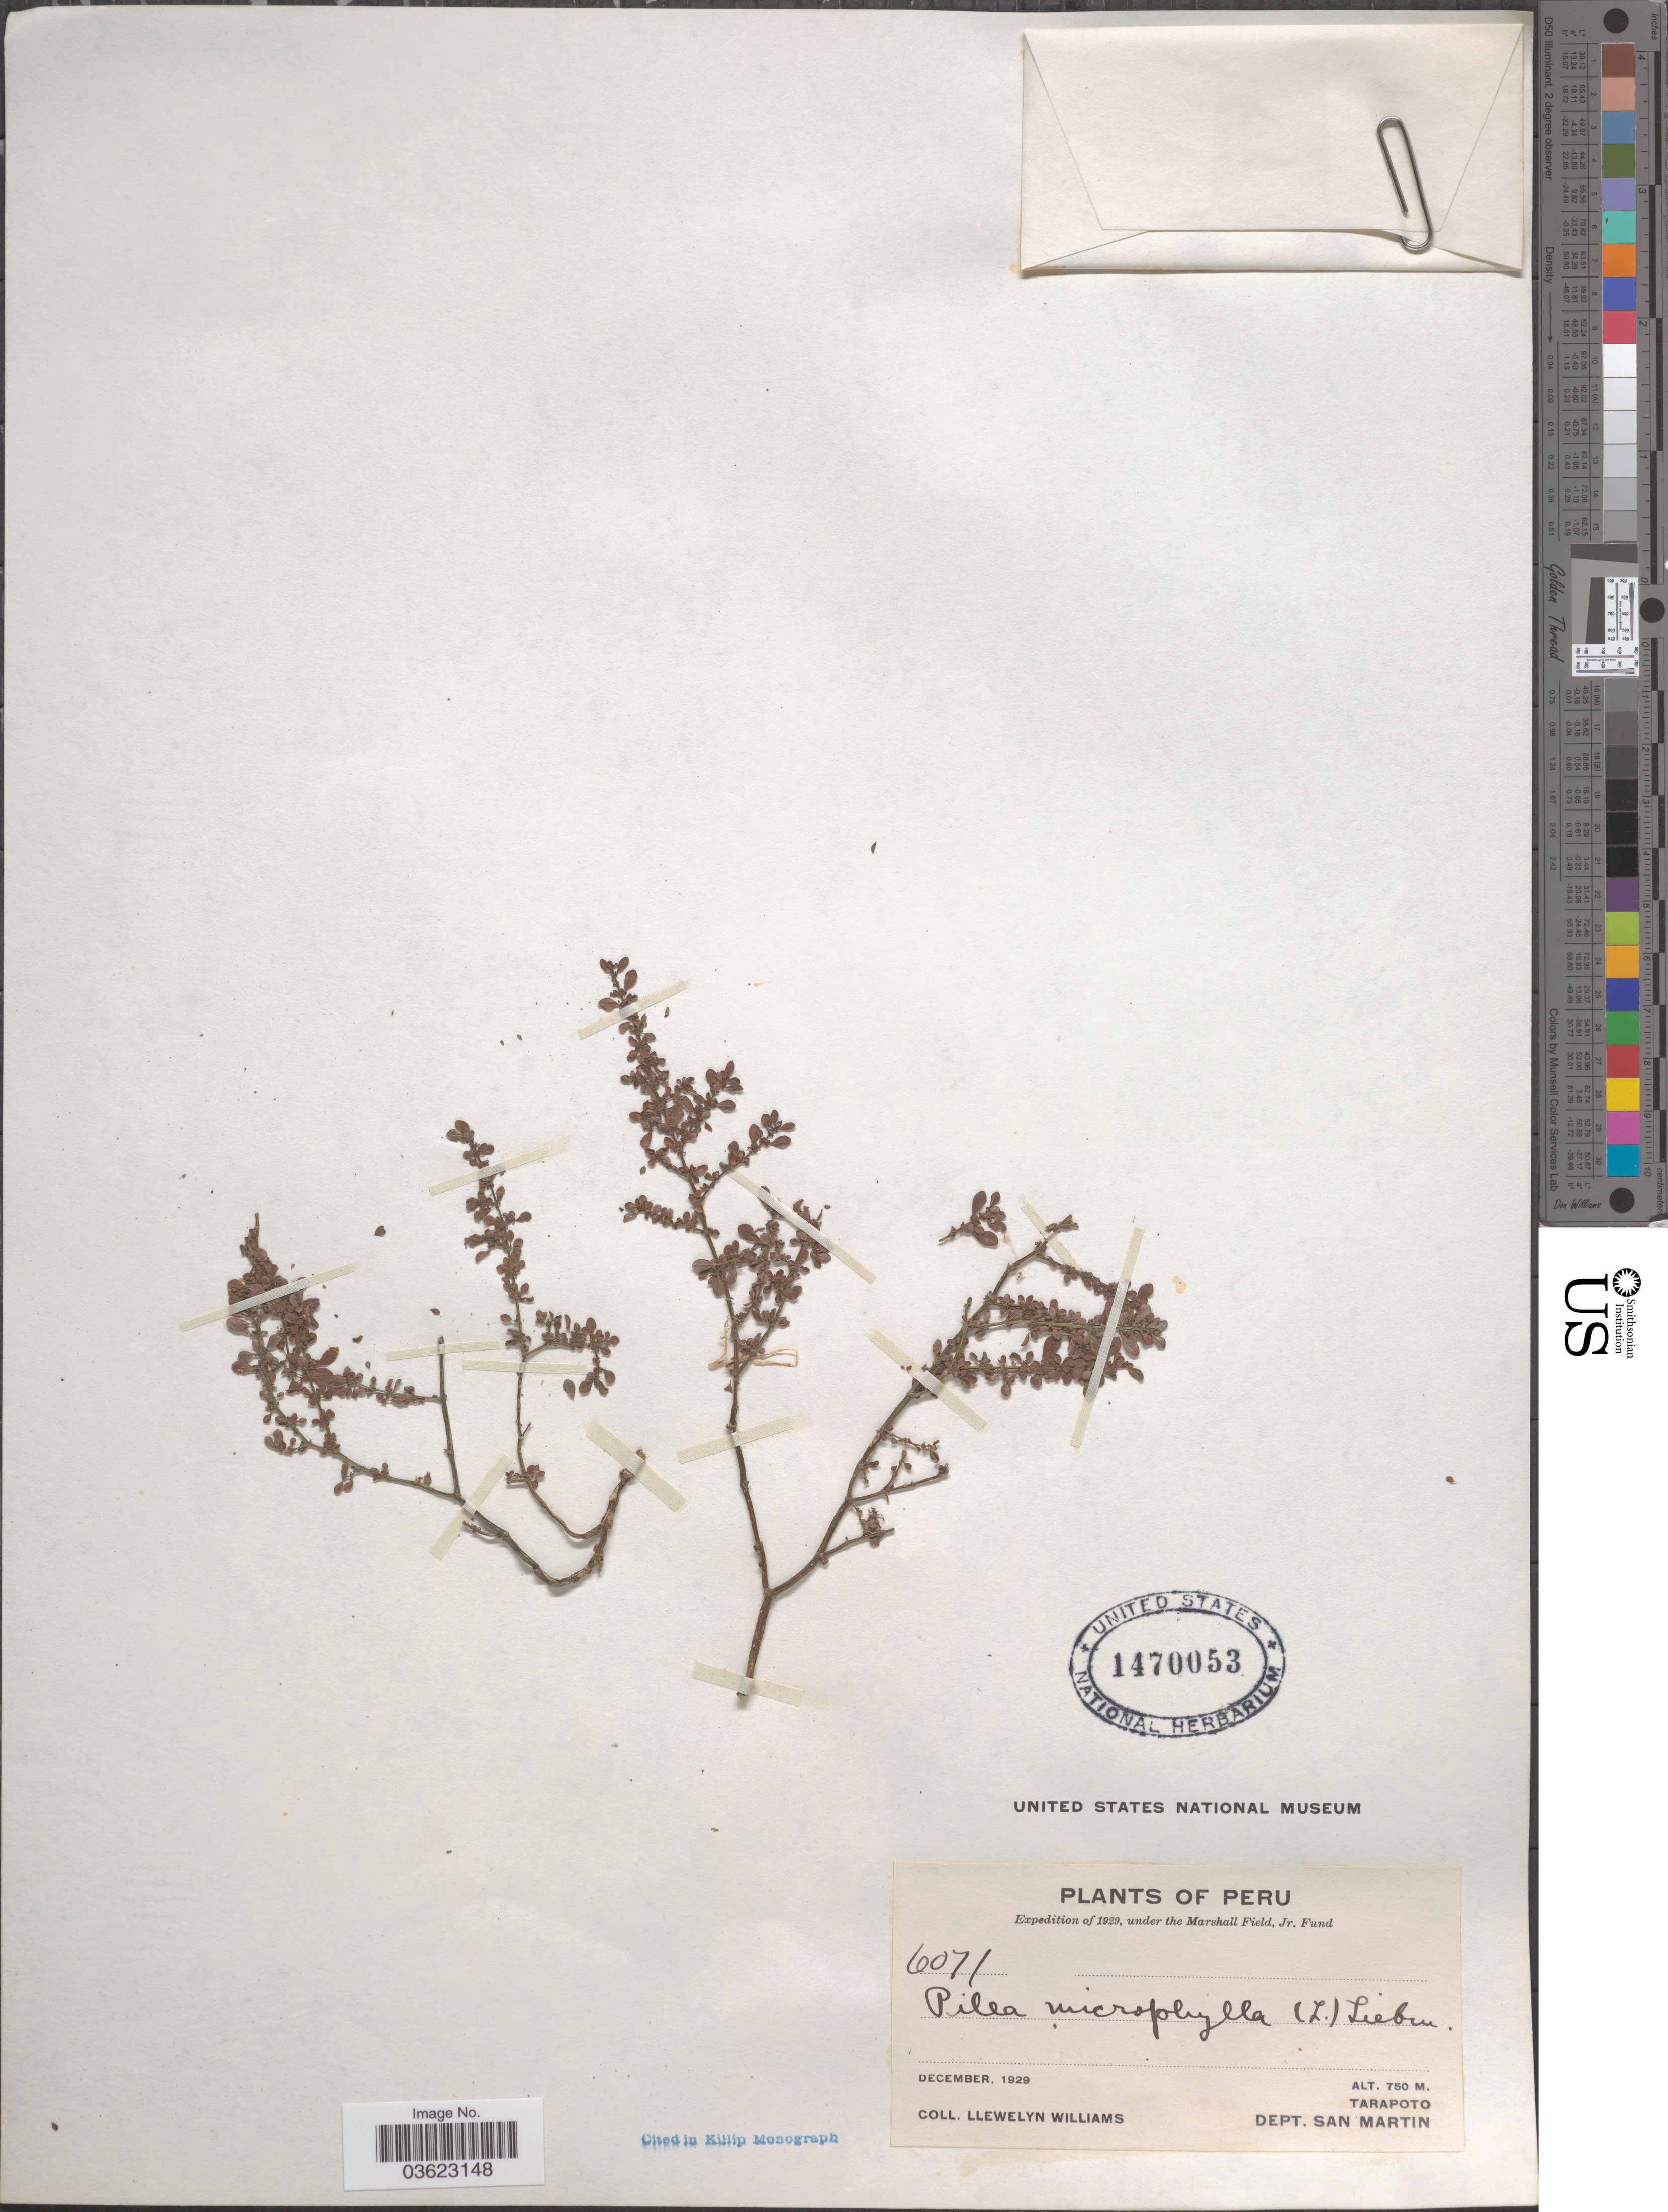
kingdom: Plantae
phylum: Tracheophyta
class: Magnoliopsida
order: Rosales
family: Urticaceae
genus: Pilea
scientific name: Pilea microphylla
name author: (L.) Liebm.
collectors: Ll. Williams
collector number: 6071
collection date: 1929-12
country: Peru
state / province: San Martín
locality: Tarapoto. Dept. San Martin.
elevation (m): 750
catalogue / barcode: US 1470053